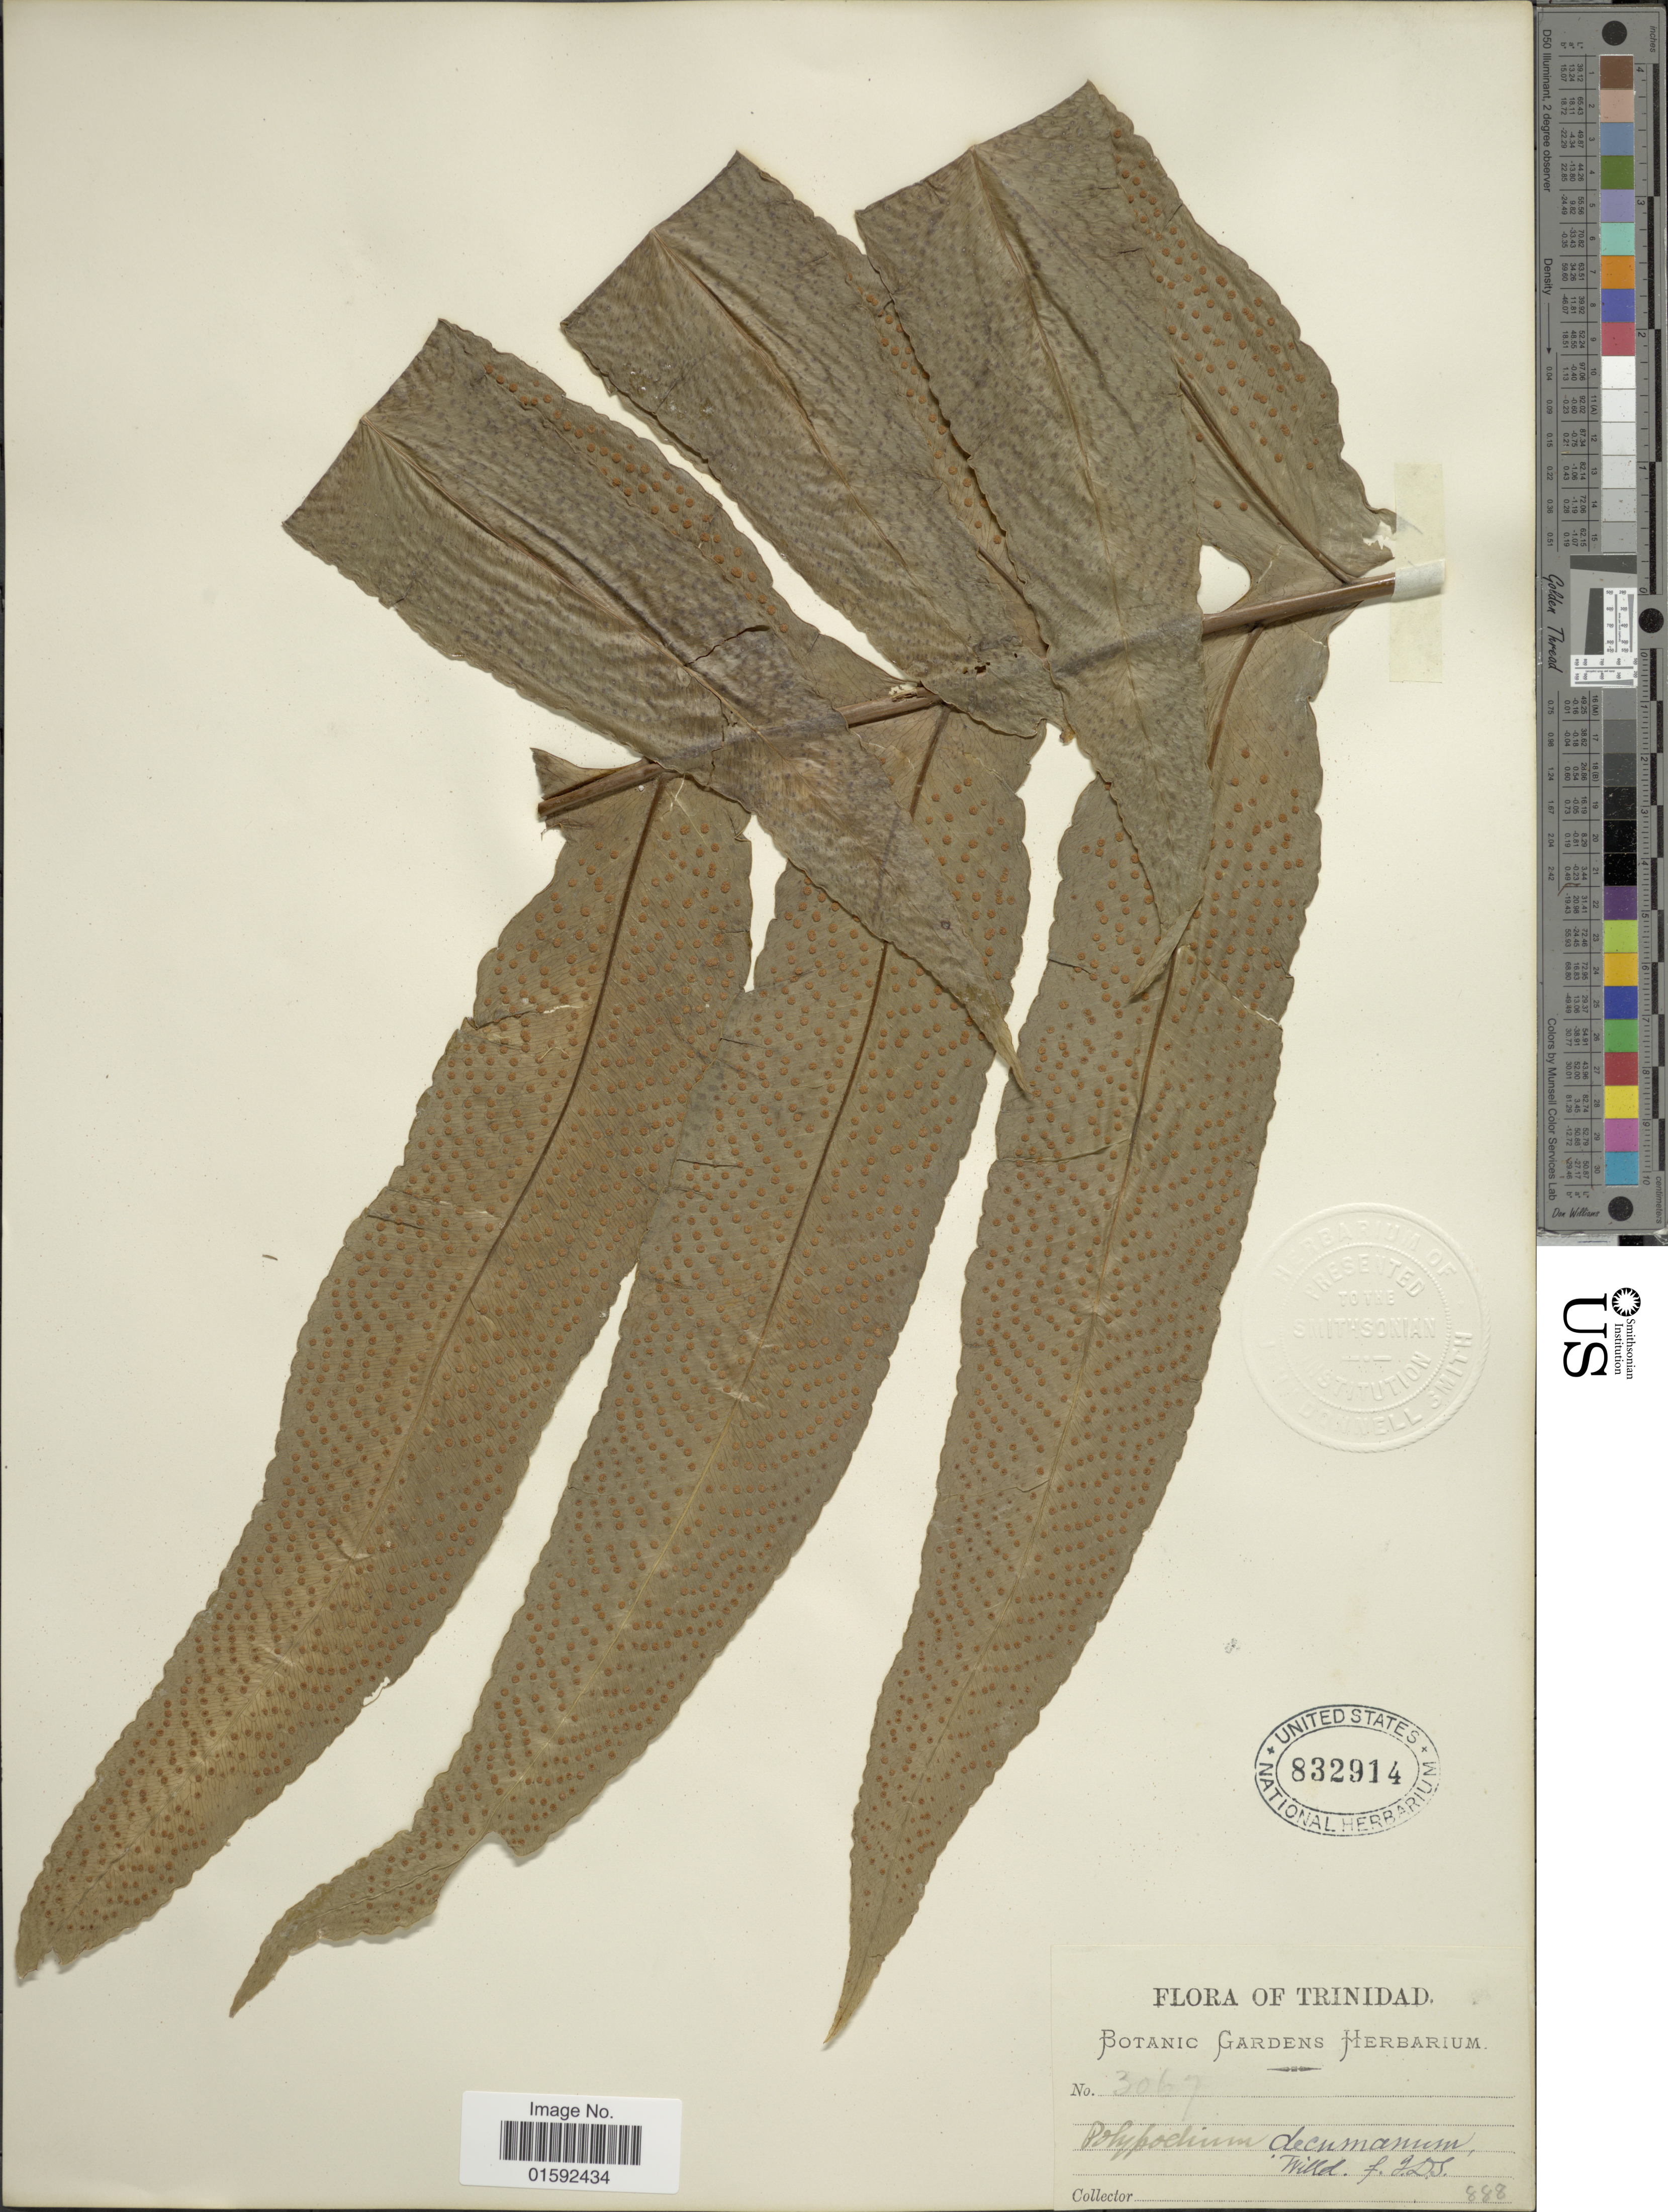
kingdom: Plantae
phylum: Tracheophyta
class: Polypodiopsida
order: Polypodiales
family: Polypodiaceae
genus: Phlebodium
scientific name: Phlebodium decumanum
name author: (Willd.) J. Sm.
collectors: Botanic Gardens Herbarium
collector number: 3067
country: Trinidad and Tobago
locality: Trinidad.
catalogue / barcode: US 832914